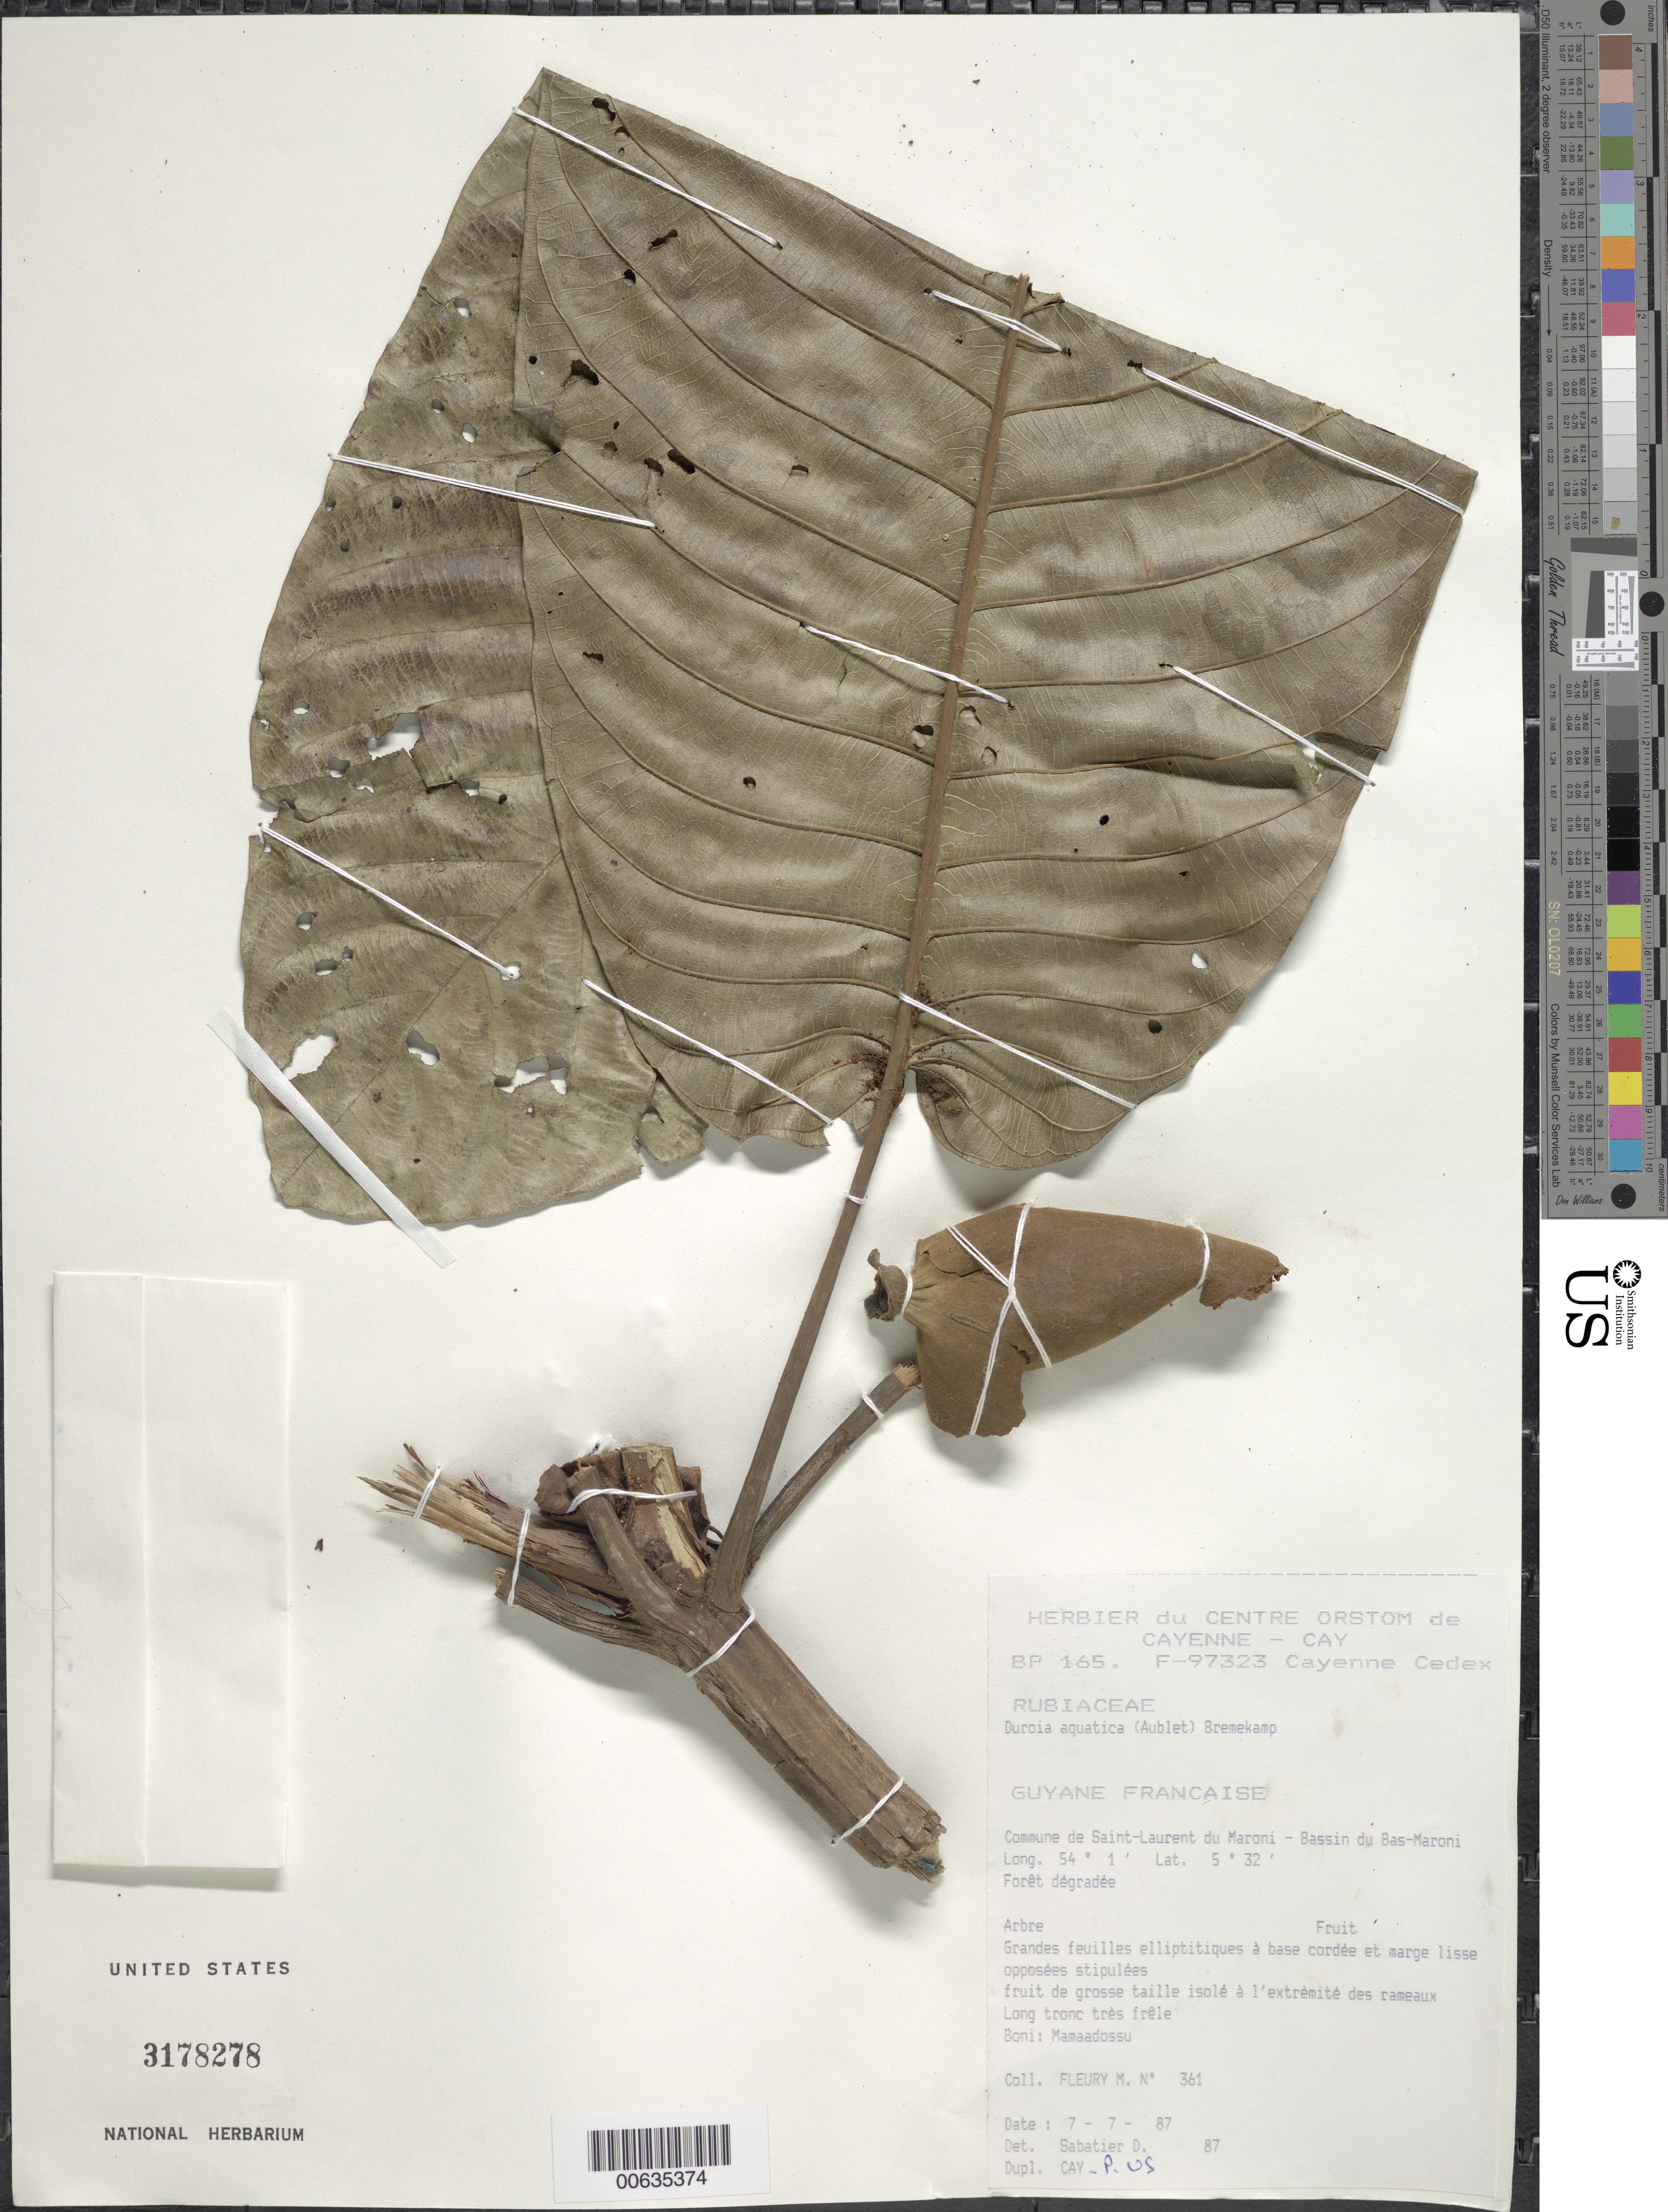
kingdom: Plantae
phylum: Tracheophyta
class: Magnoliopsida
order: Gentianales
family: Rubiaceae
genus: Duroia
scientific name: Duroia aquatica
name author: (Aubl.) Bremek.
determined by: Sabatier, D.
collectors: M. Fleury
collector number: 361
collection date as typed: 7-Jul-87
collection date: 1987-07-07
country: French Guiana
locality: Commune de Saint-Laurent du Maroni, Bassin du Bas-Maroni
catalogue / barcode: US 3178278